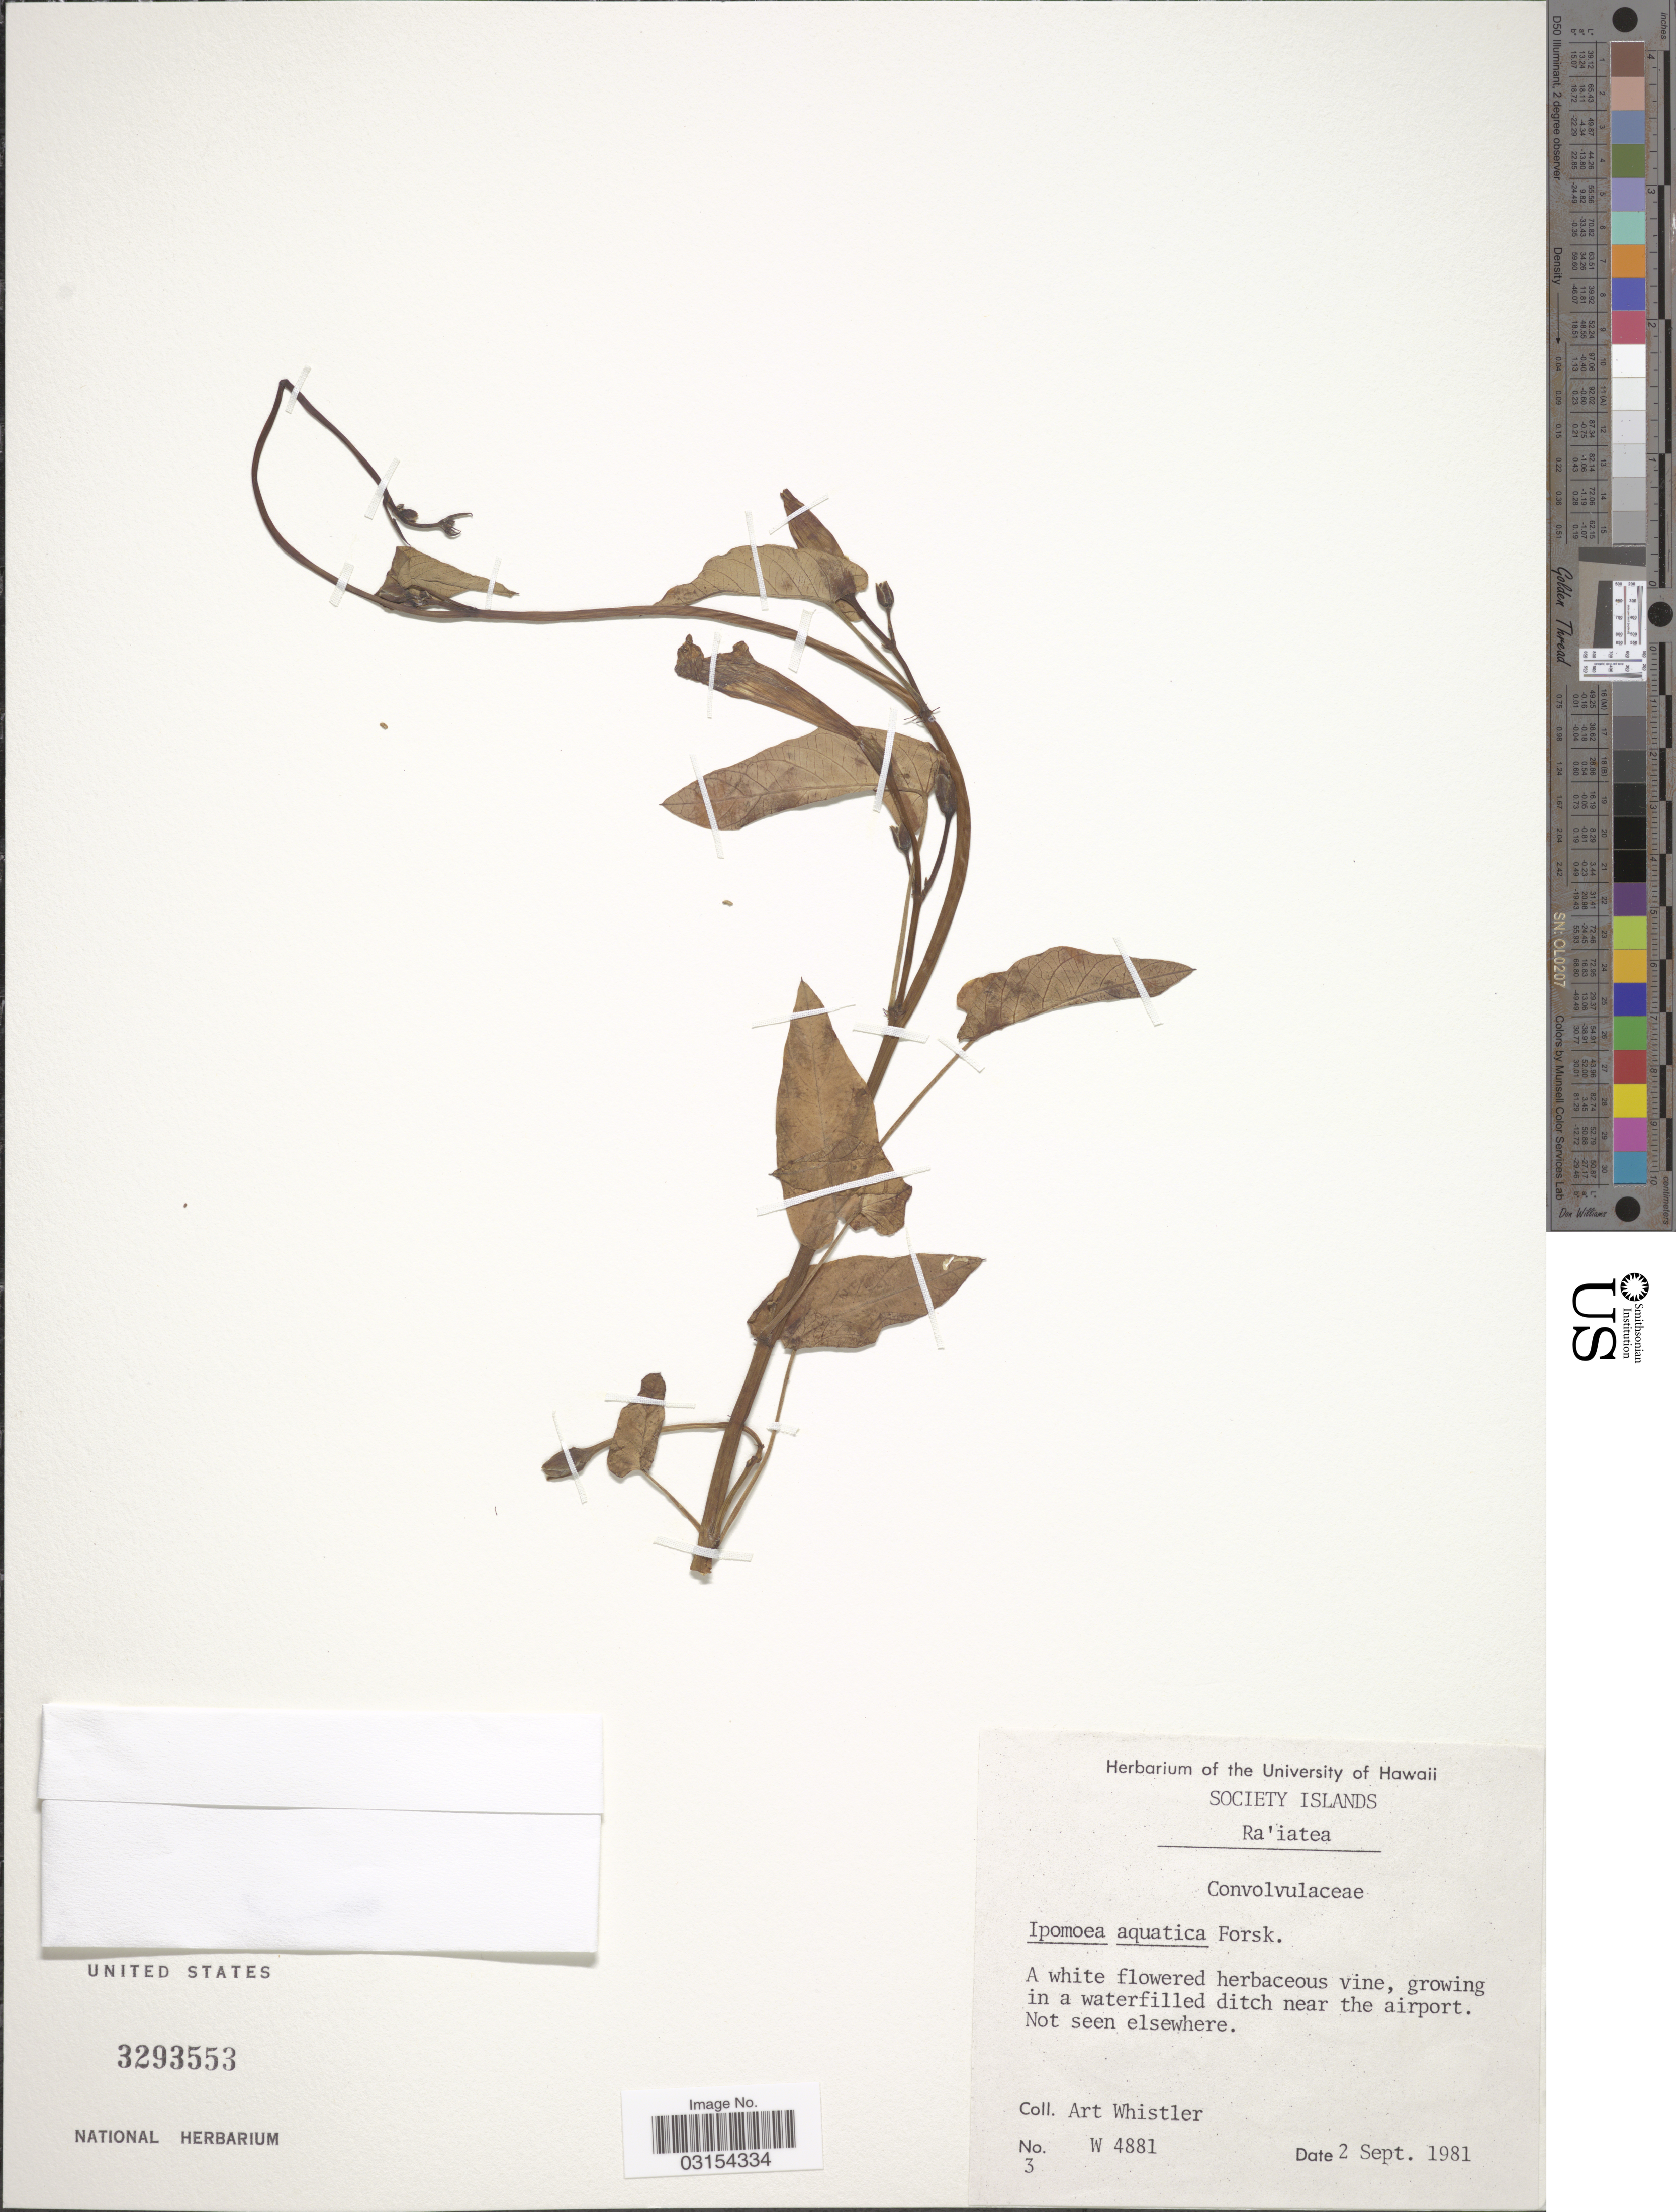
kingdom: Plantae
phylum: Tracheophyta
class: Magnoliopsida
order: Solanales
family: Convolvulaceae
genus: Ipomoea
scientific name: Ipomoea aquatica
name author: Forssk.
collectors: A. Whistler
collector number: W4881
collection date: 1981-09-02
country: French Polynesia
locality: Society Islands. Ra'iatea. Waterfilled ditch near the airport.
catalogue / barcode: US 3293553